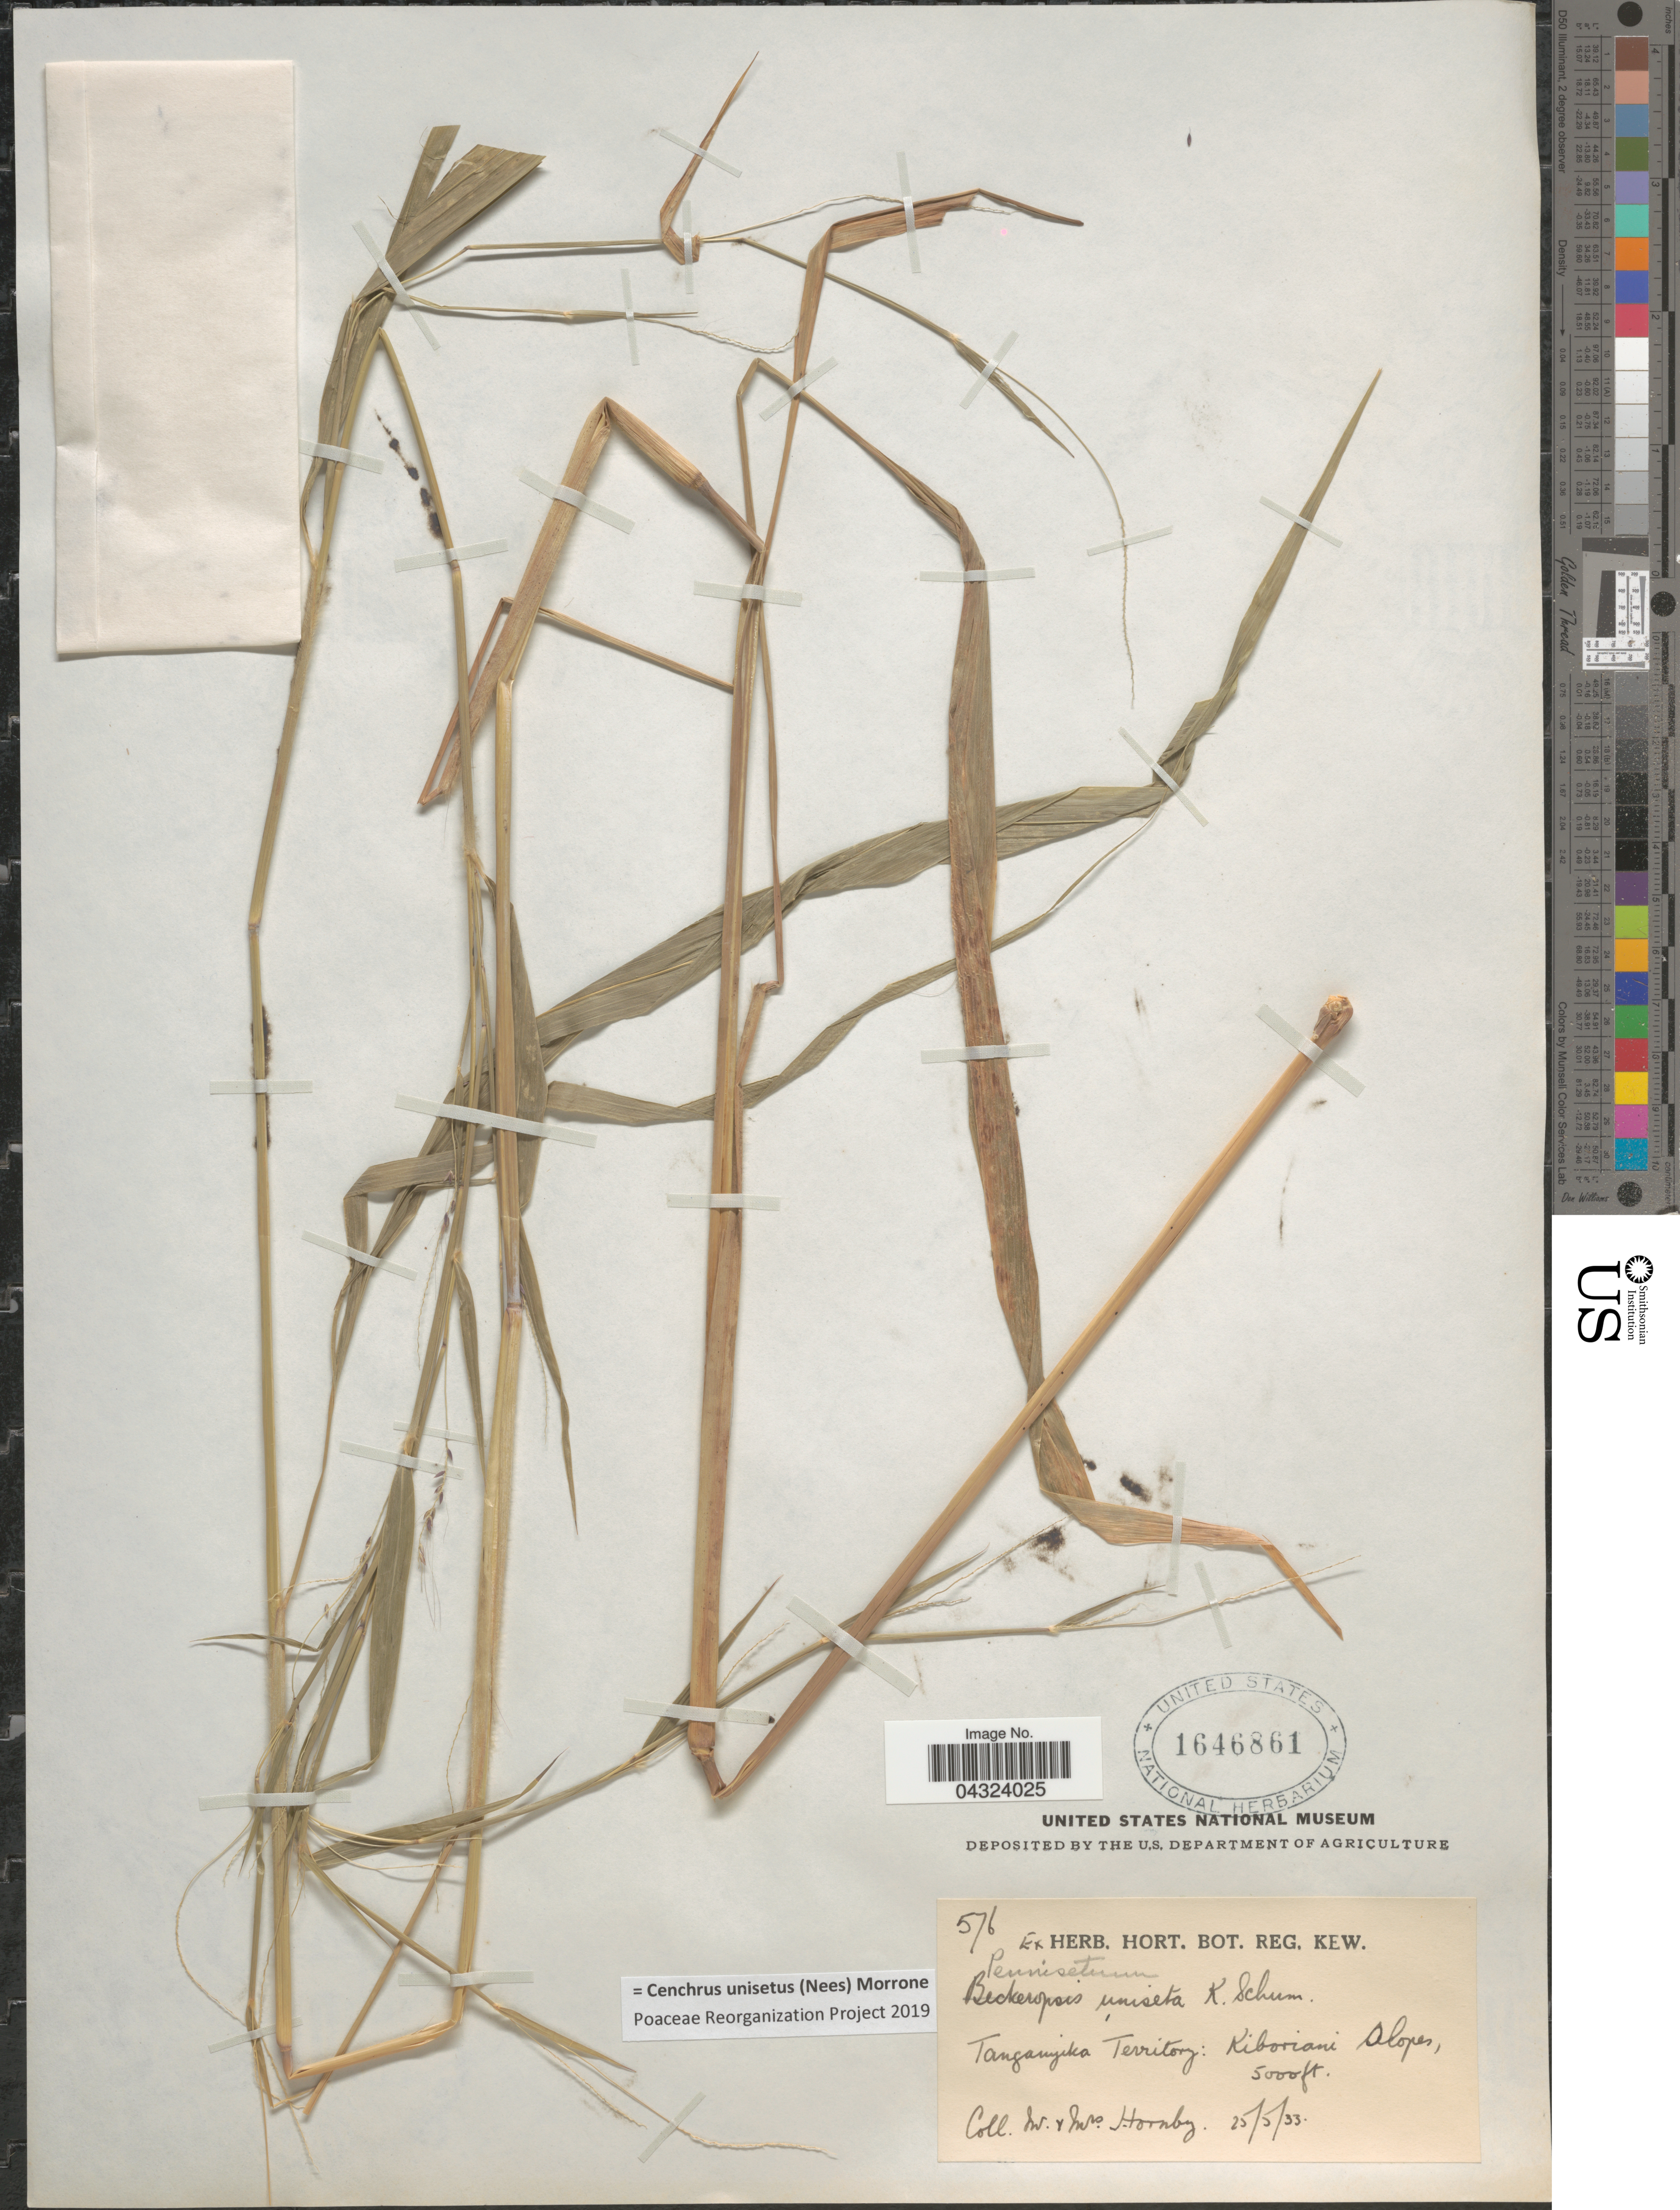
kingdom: Plantae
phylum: Tracheophyta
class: Liliopsida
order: Poales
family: Poaceae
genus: Cenchrus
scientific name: Cenchrus unisetus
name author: (Nees) Morrone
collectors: A. Hornby & Hornby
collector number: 576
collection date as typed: Transcribed d/m/y: 25/5/33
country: Tanzania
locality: Tanganyika Territory: Kiboriani Slopes.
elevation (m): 1524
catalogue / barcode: US 1646861